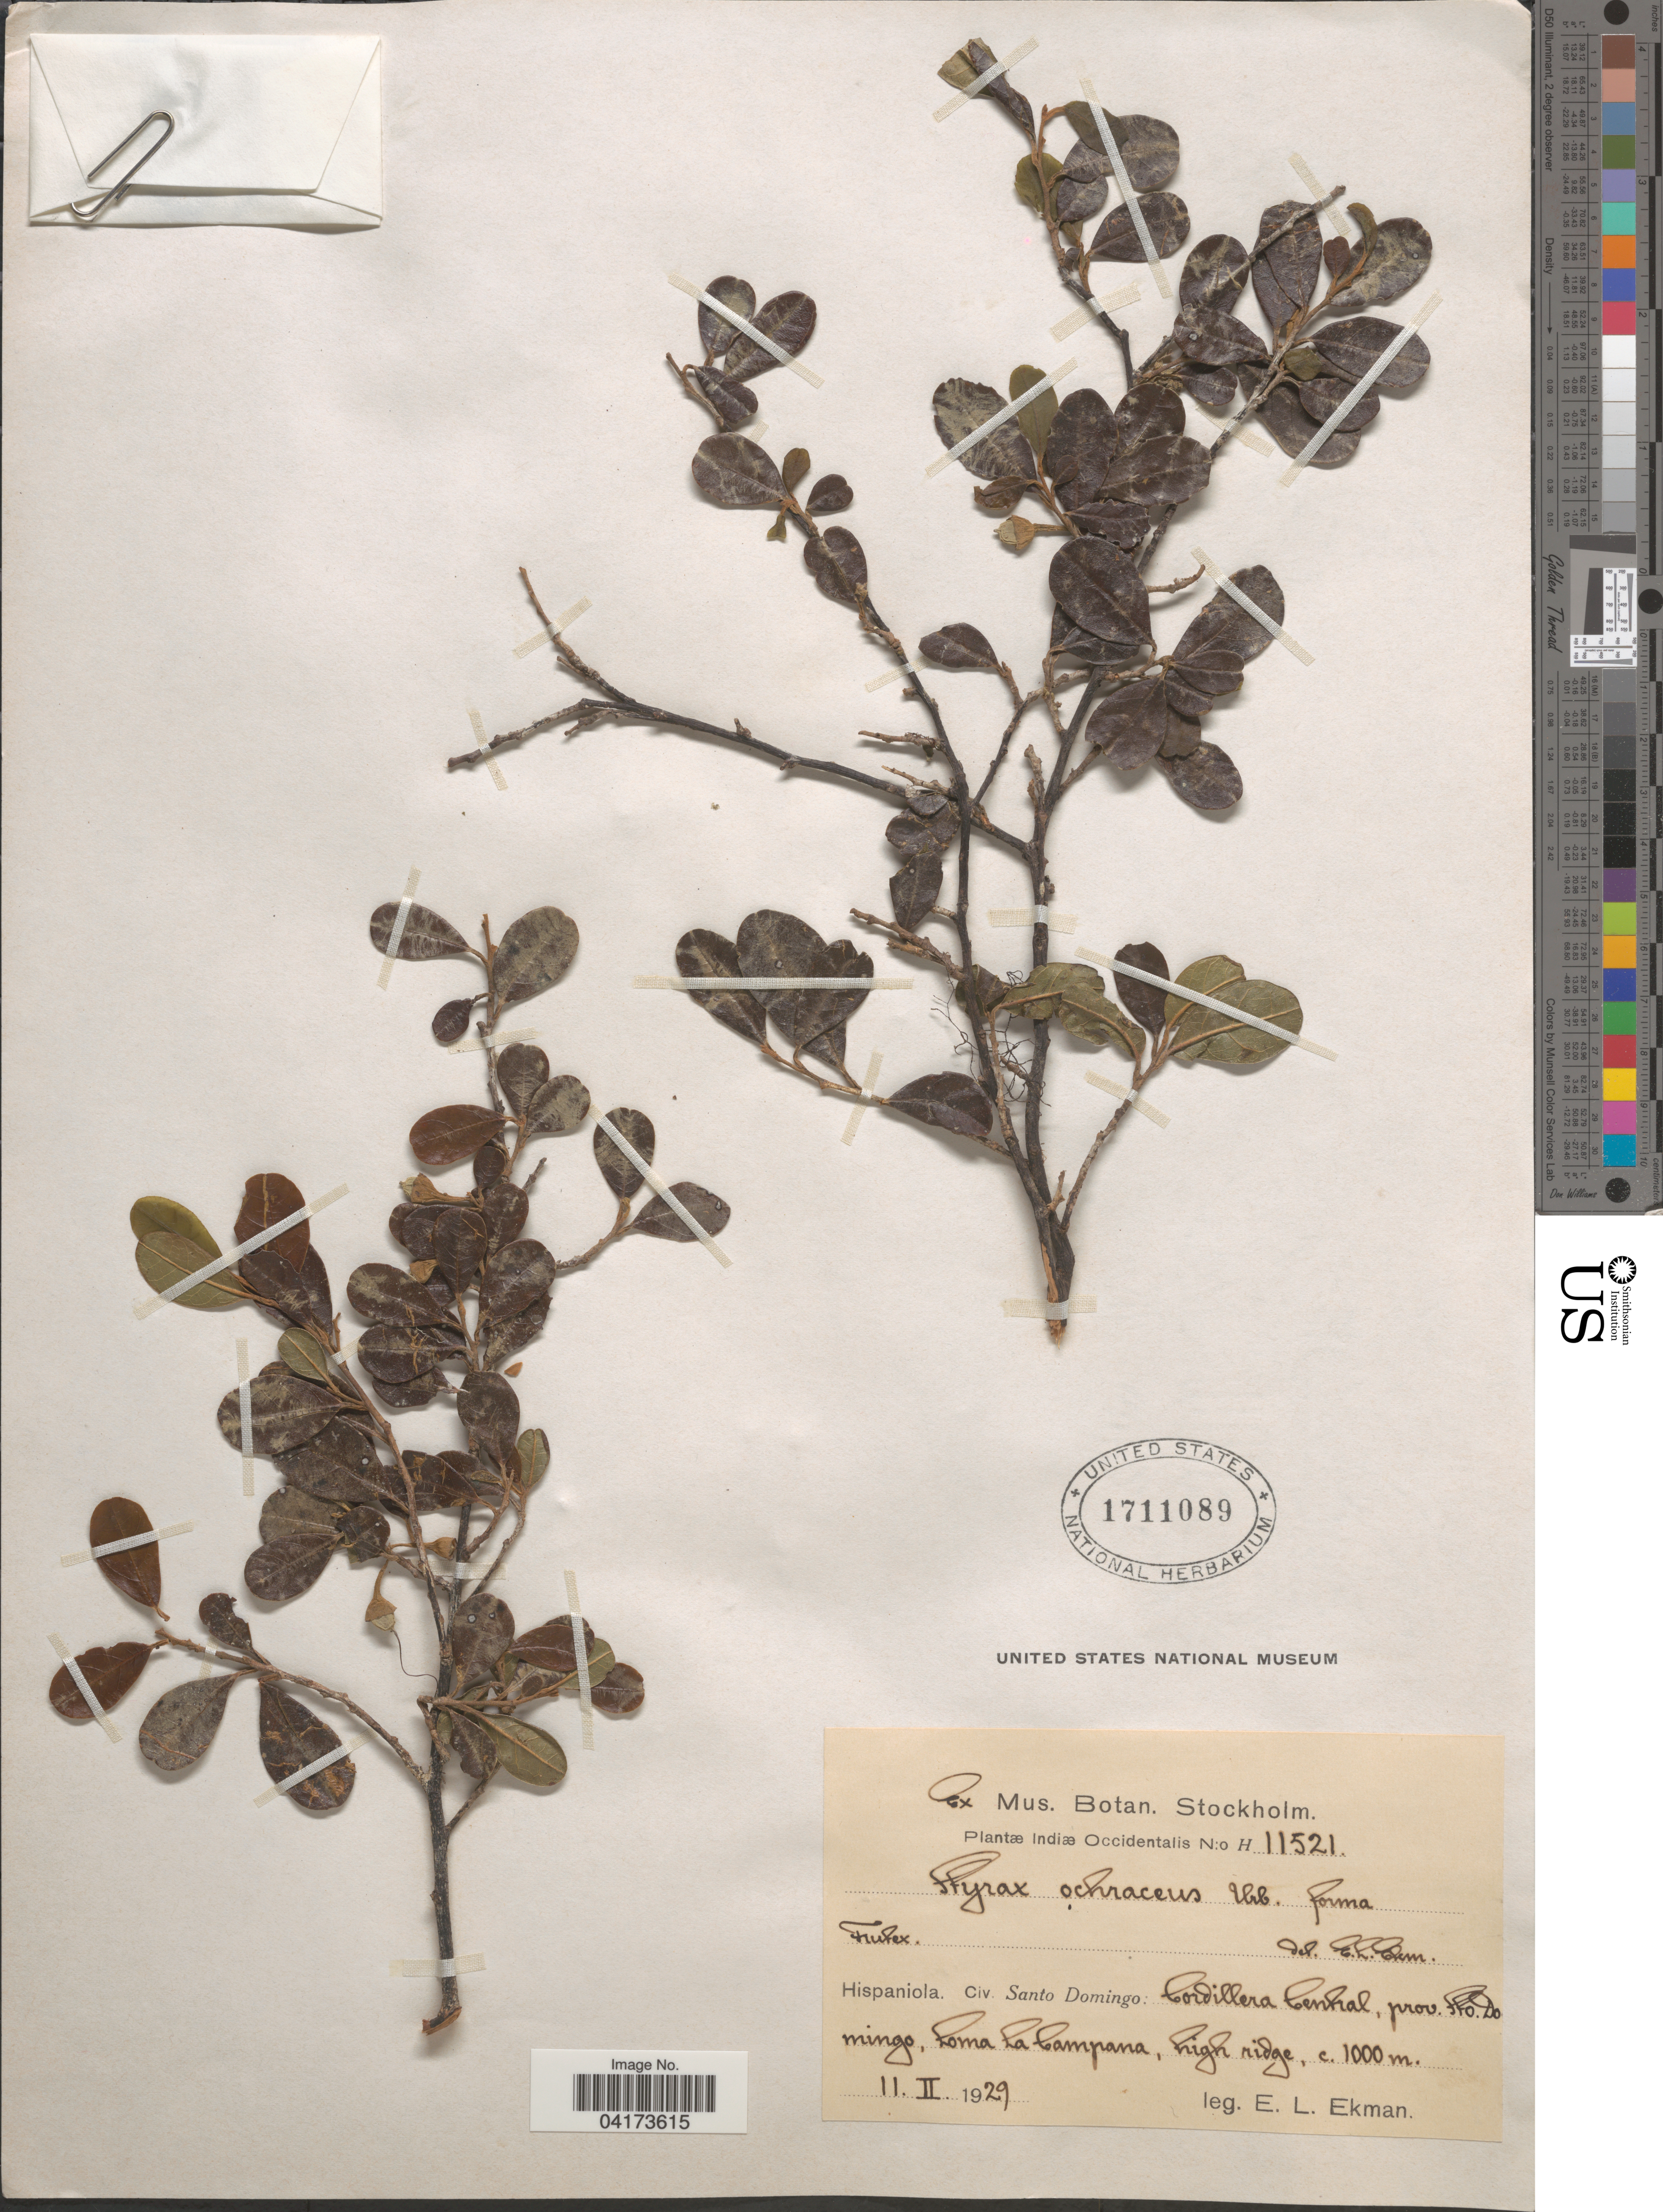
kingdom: Plantae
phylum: Tracheophyta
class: Magnoliopsida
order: Ericales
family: Styracaceae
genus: Styrax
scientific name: Styrax ochraceus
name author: Urb.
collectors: E. L. Ekman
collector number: H11521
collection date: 1929-02-11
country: Dominican Republic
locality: Indiæ Occidentalis. Hispaniola. Civ. Santo Domingo: Cordillera Central, prov. Sto. Domingo, Loma La Campana, high ridge.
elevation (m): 1000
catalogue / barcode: US 1711089